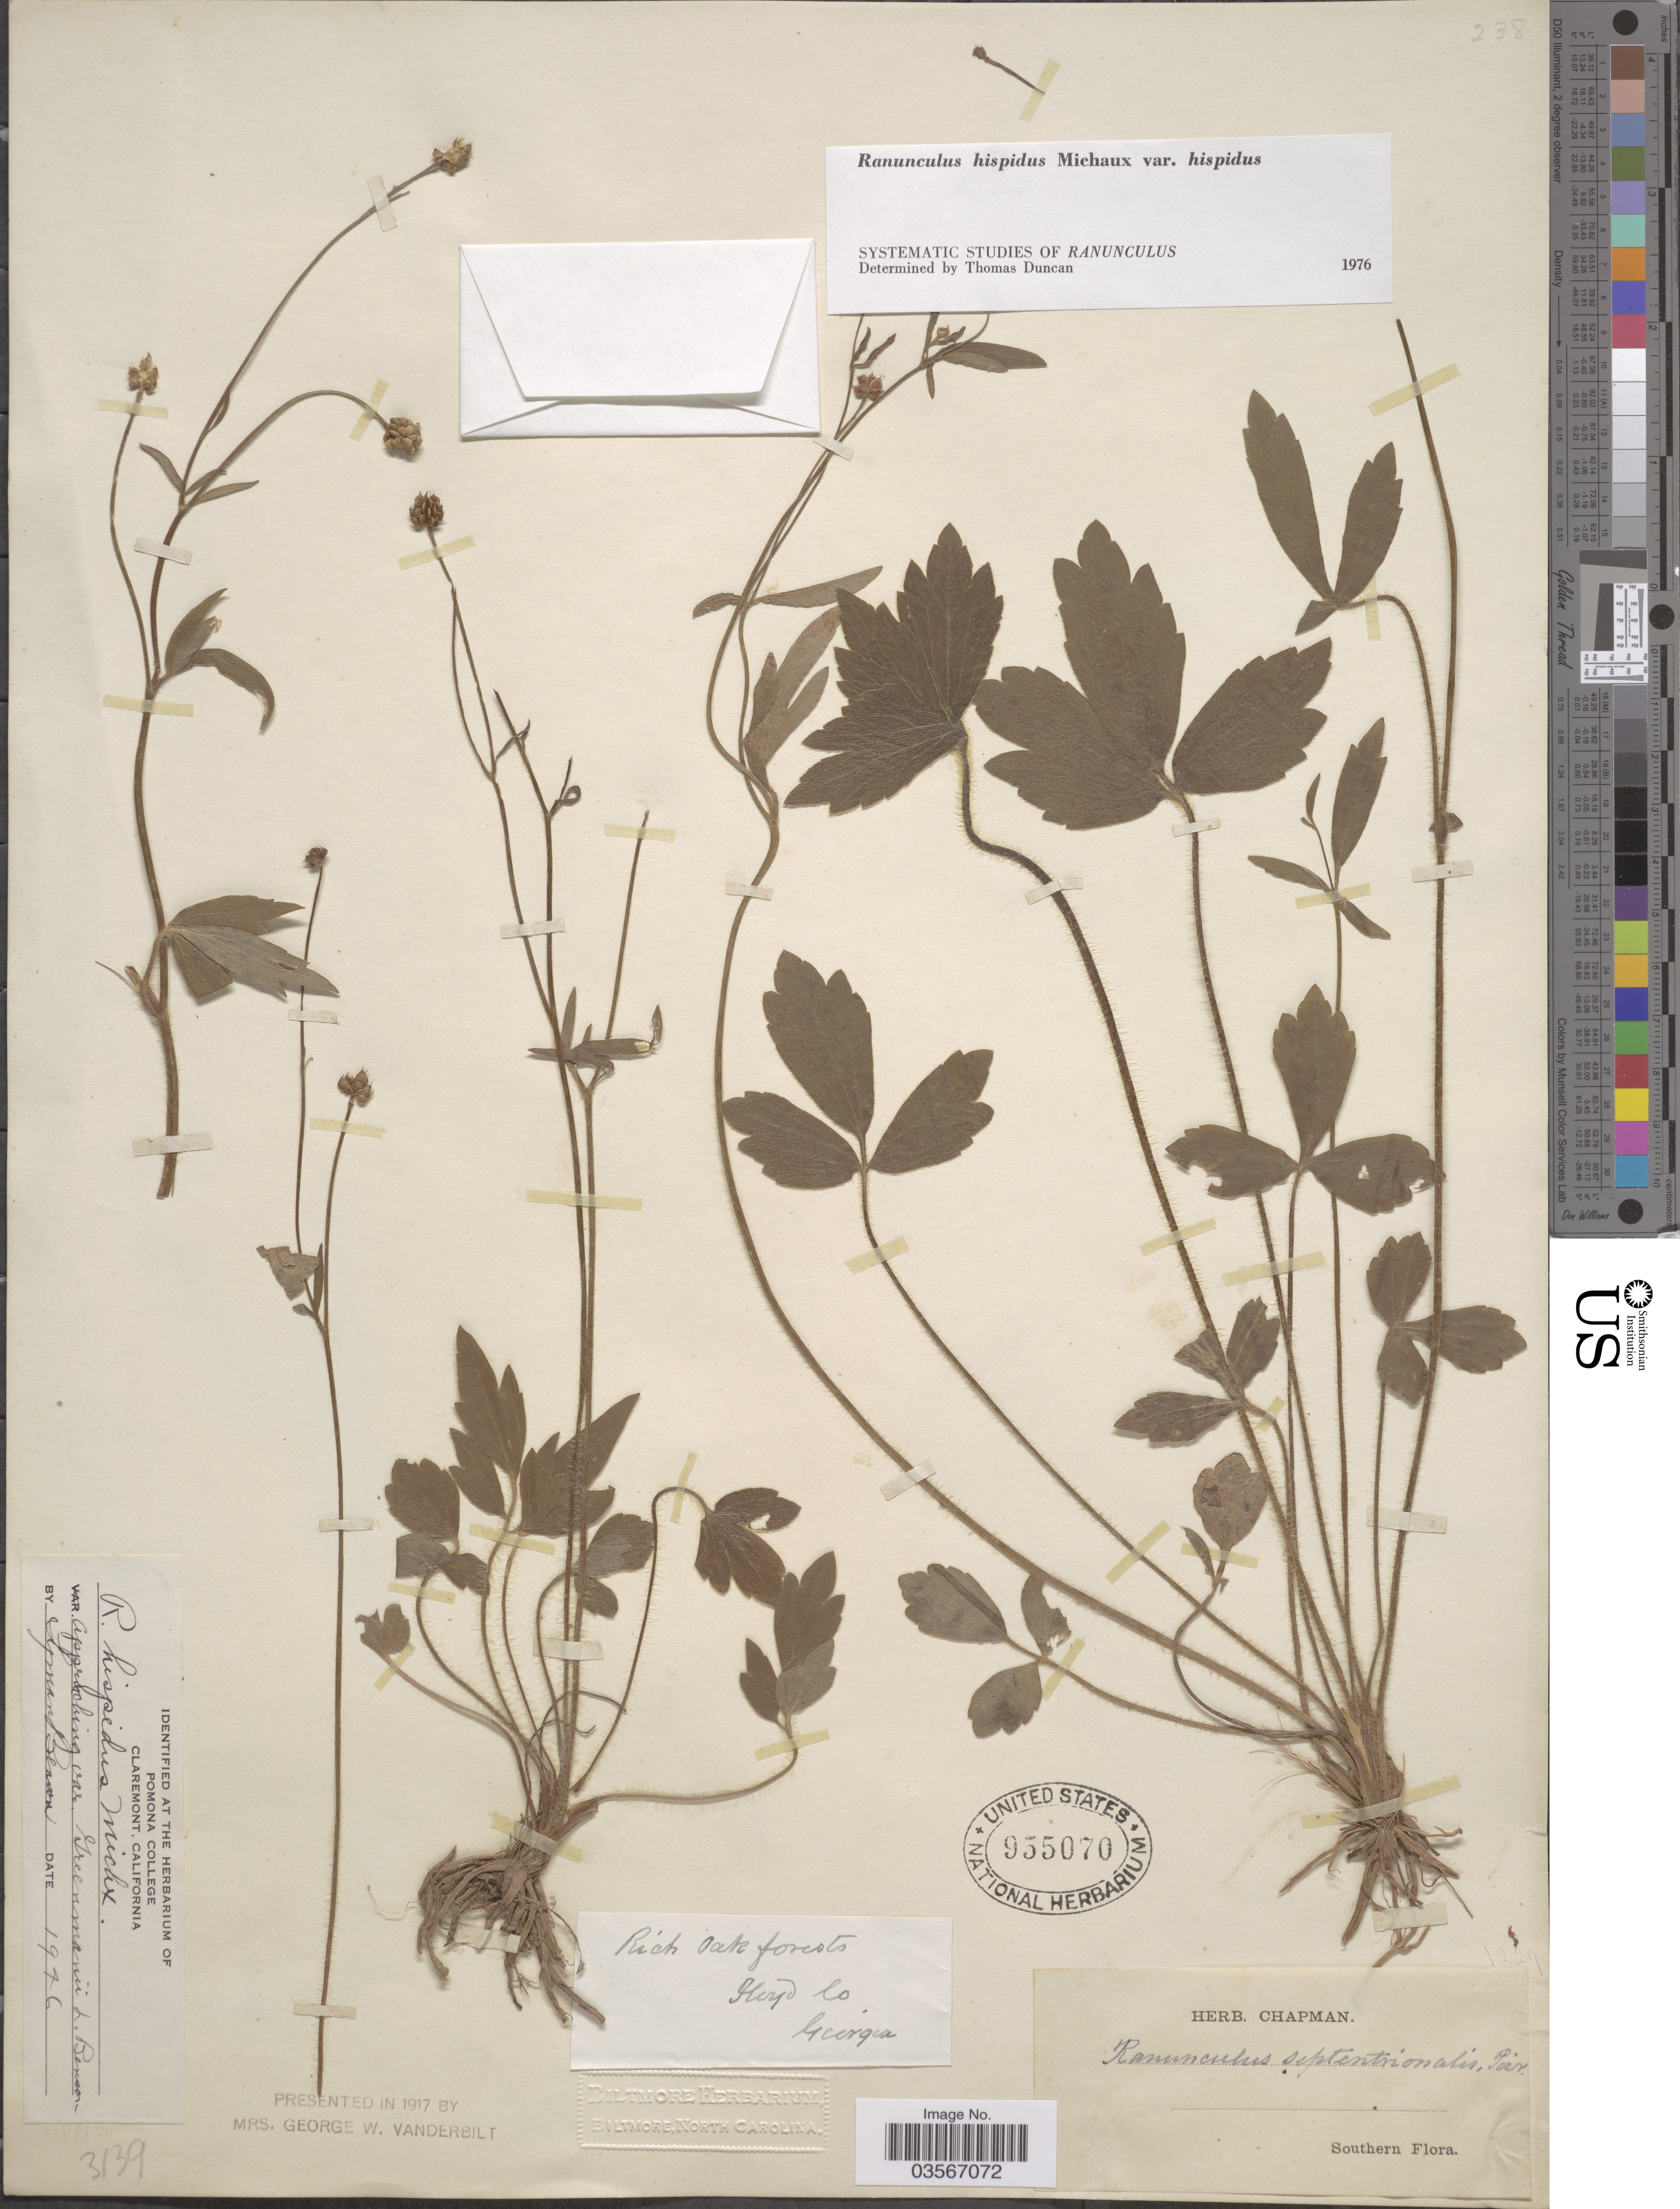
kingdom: Plantae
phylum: Tracheophyta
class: Magnoliopsida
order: Ranunculales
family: Ranunculaceae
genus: Ranunculus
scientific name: Ranunculus hispidus var. hispidus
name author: Michx.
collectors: ex herb. Chapman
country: United States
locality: Southern.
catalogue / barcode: US 955070